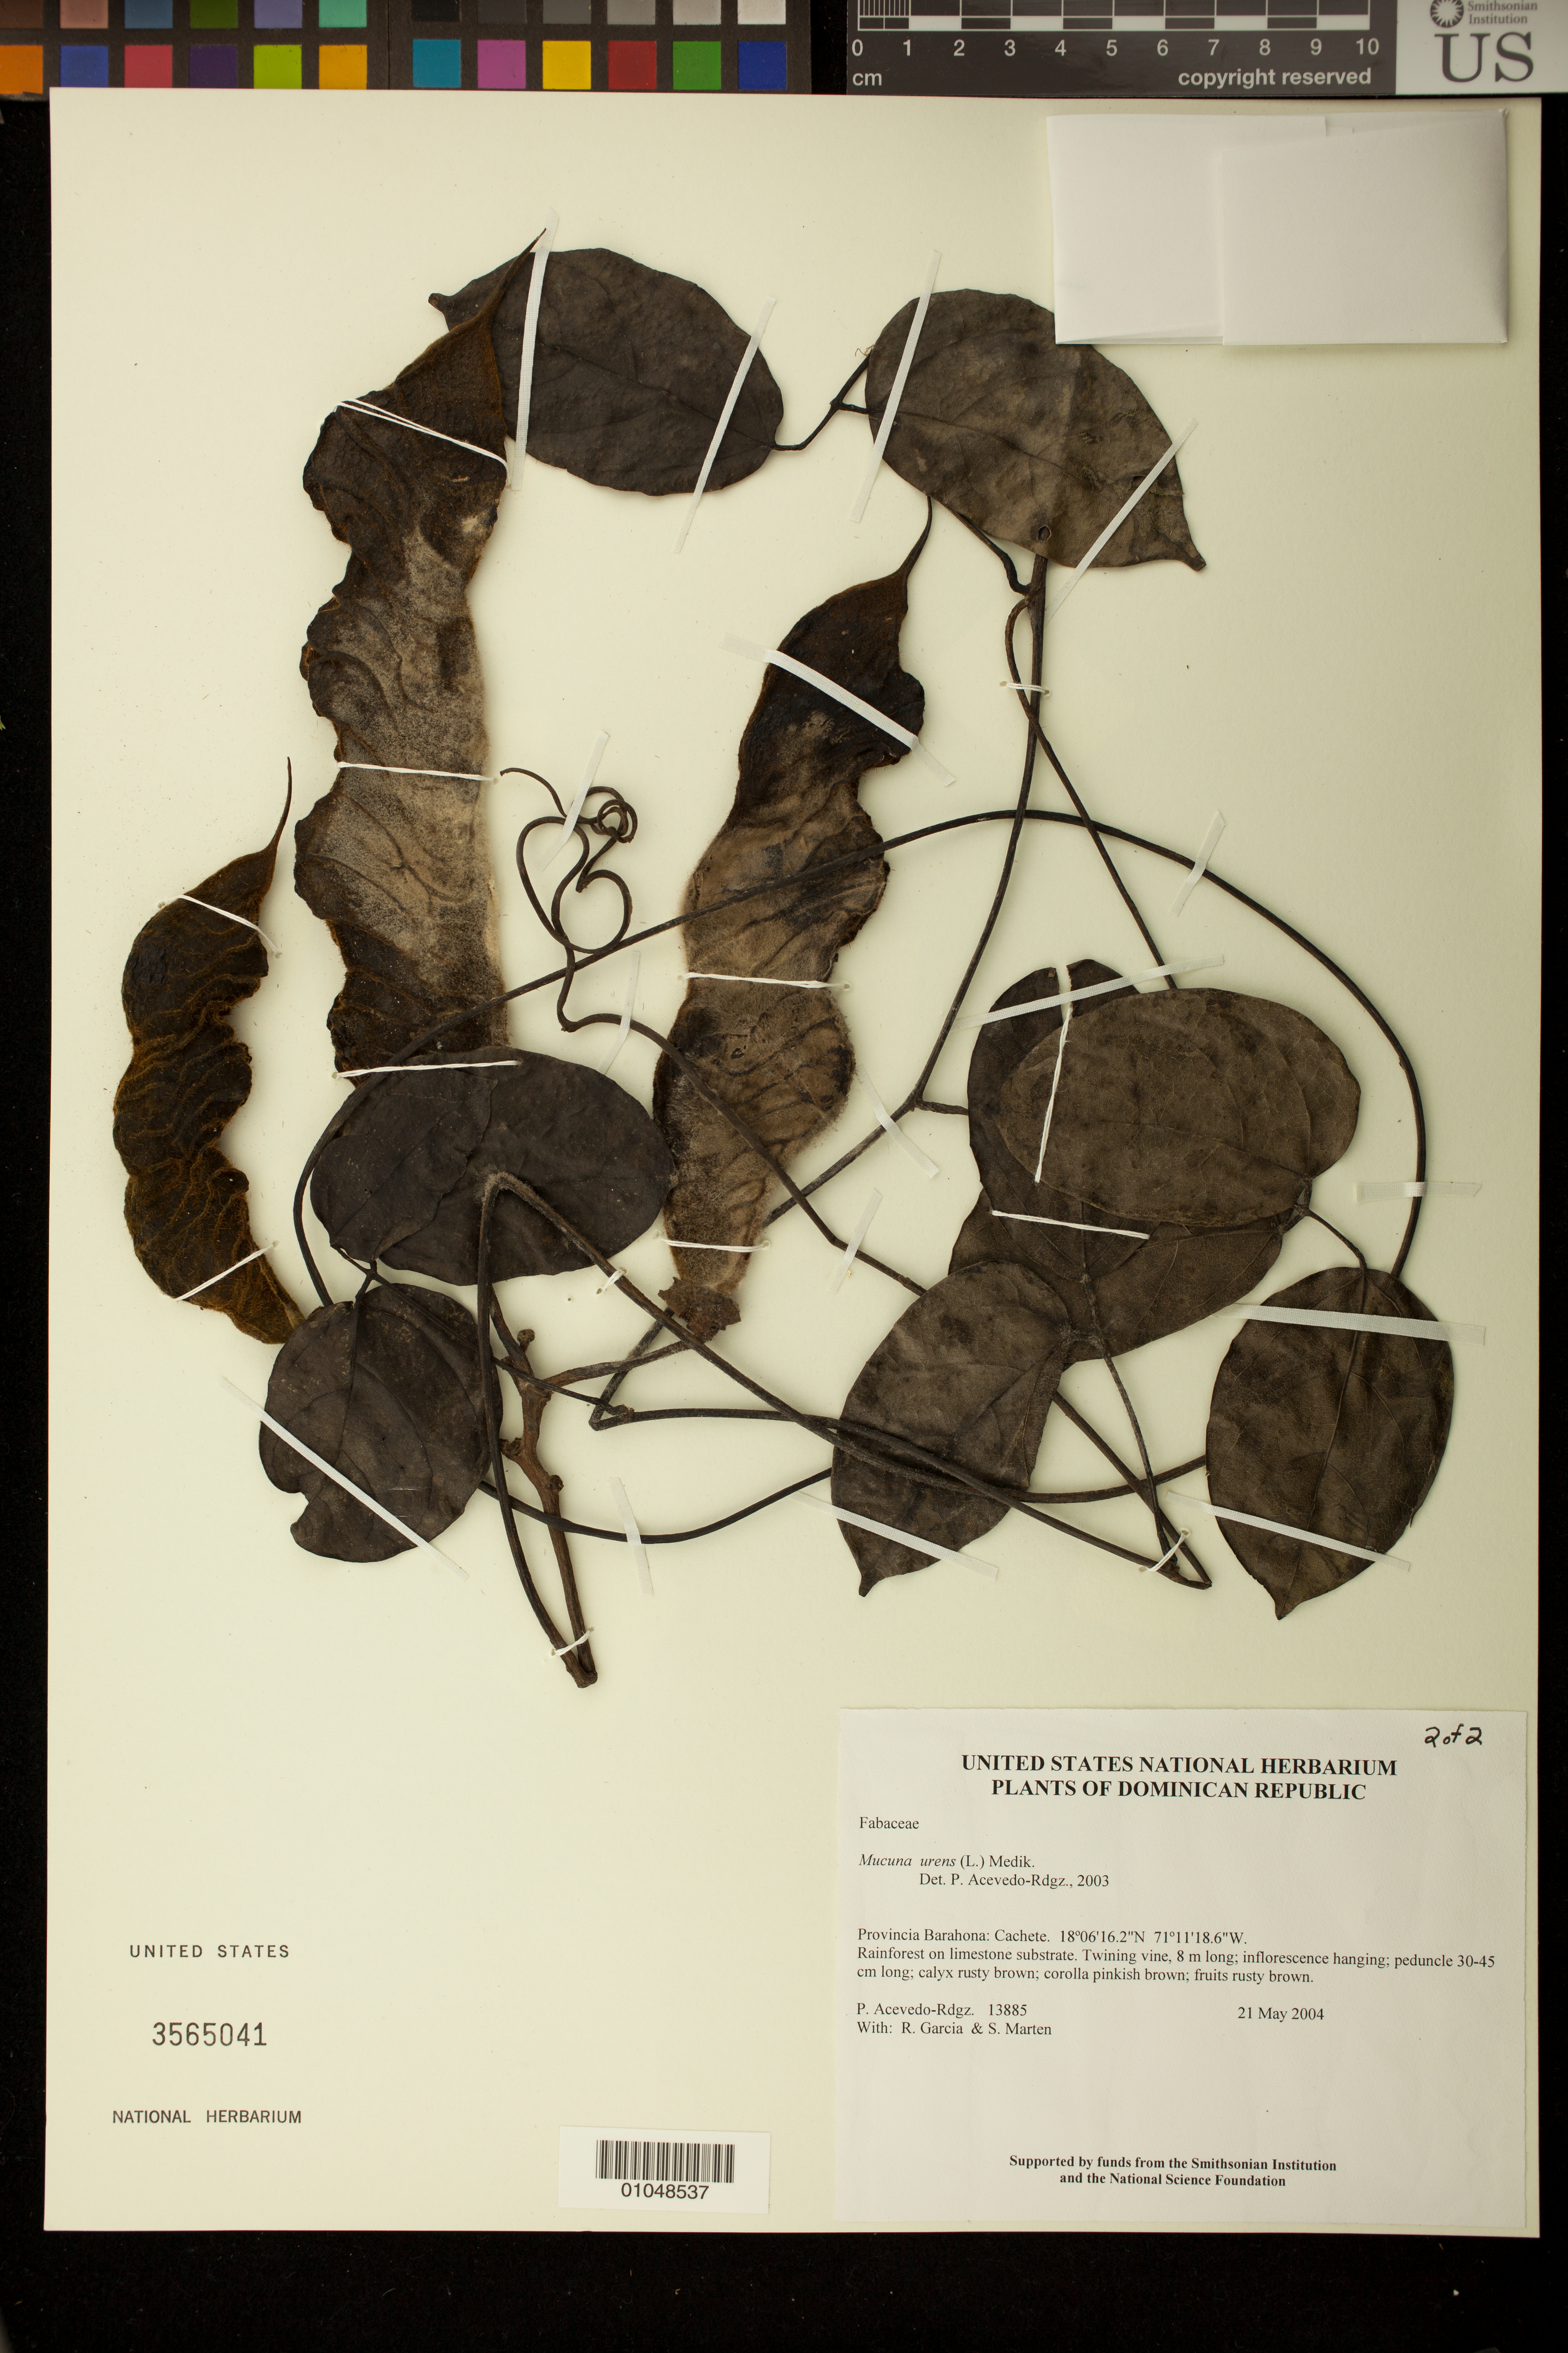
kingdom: Plantae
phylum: Tracheophyta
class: Magnoliopsida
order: Fabales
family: Fabaceae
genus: Mucuna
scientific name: Mucuna urens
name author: (L.) Medik.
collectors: P. Acevedo-Rodr., R. G. García & S. Marten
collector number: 13885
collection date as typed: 21 May 2004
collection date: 2004-05-21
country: Dominican Republic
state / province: Barahona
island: Hispaniola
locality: Cachete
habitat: Rainforest on limestone substrate.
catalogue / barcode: US 3565041